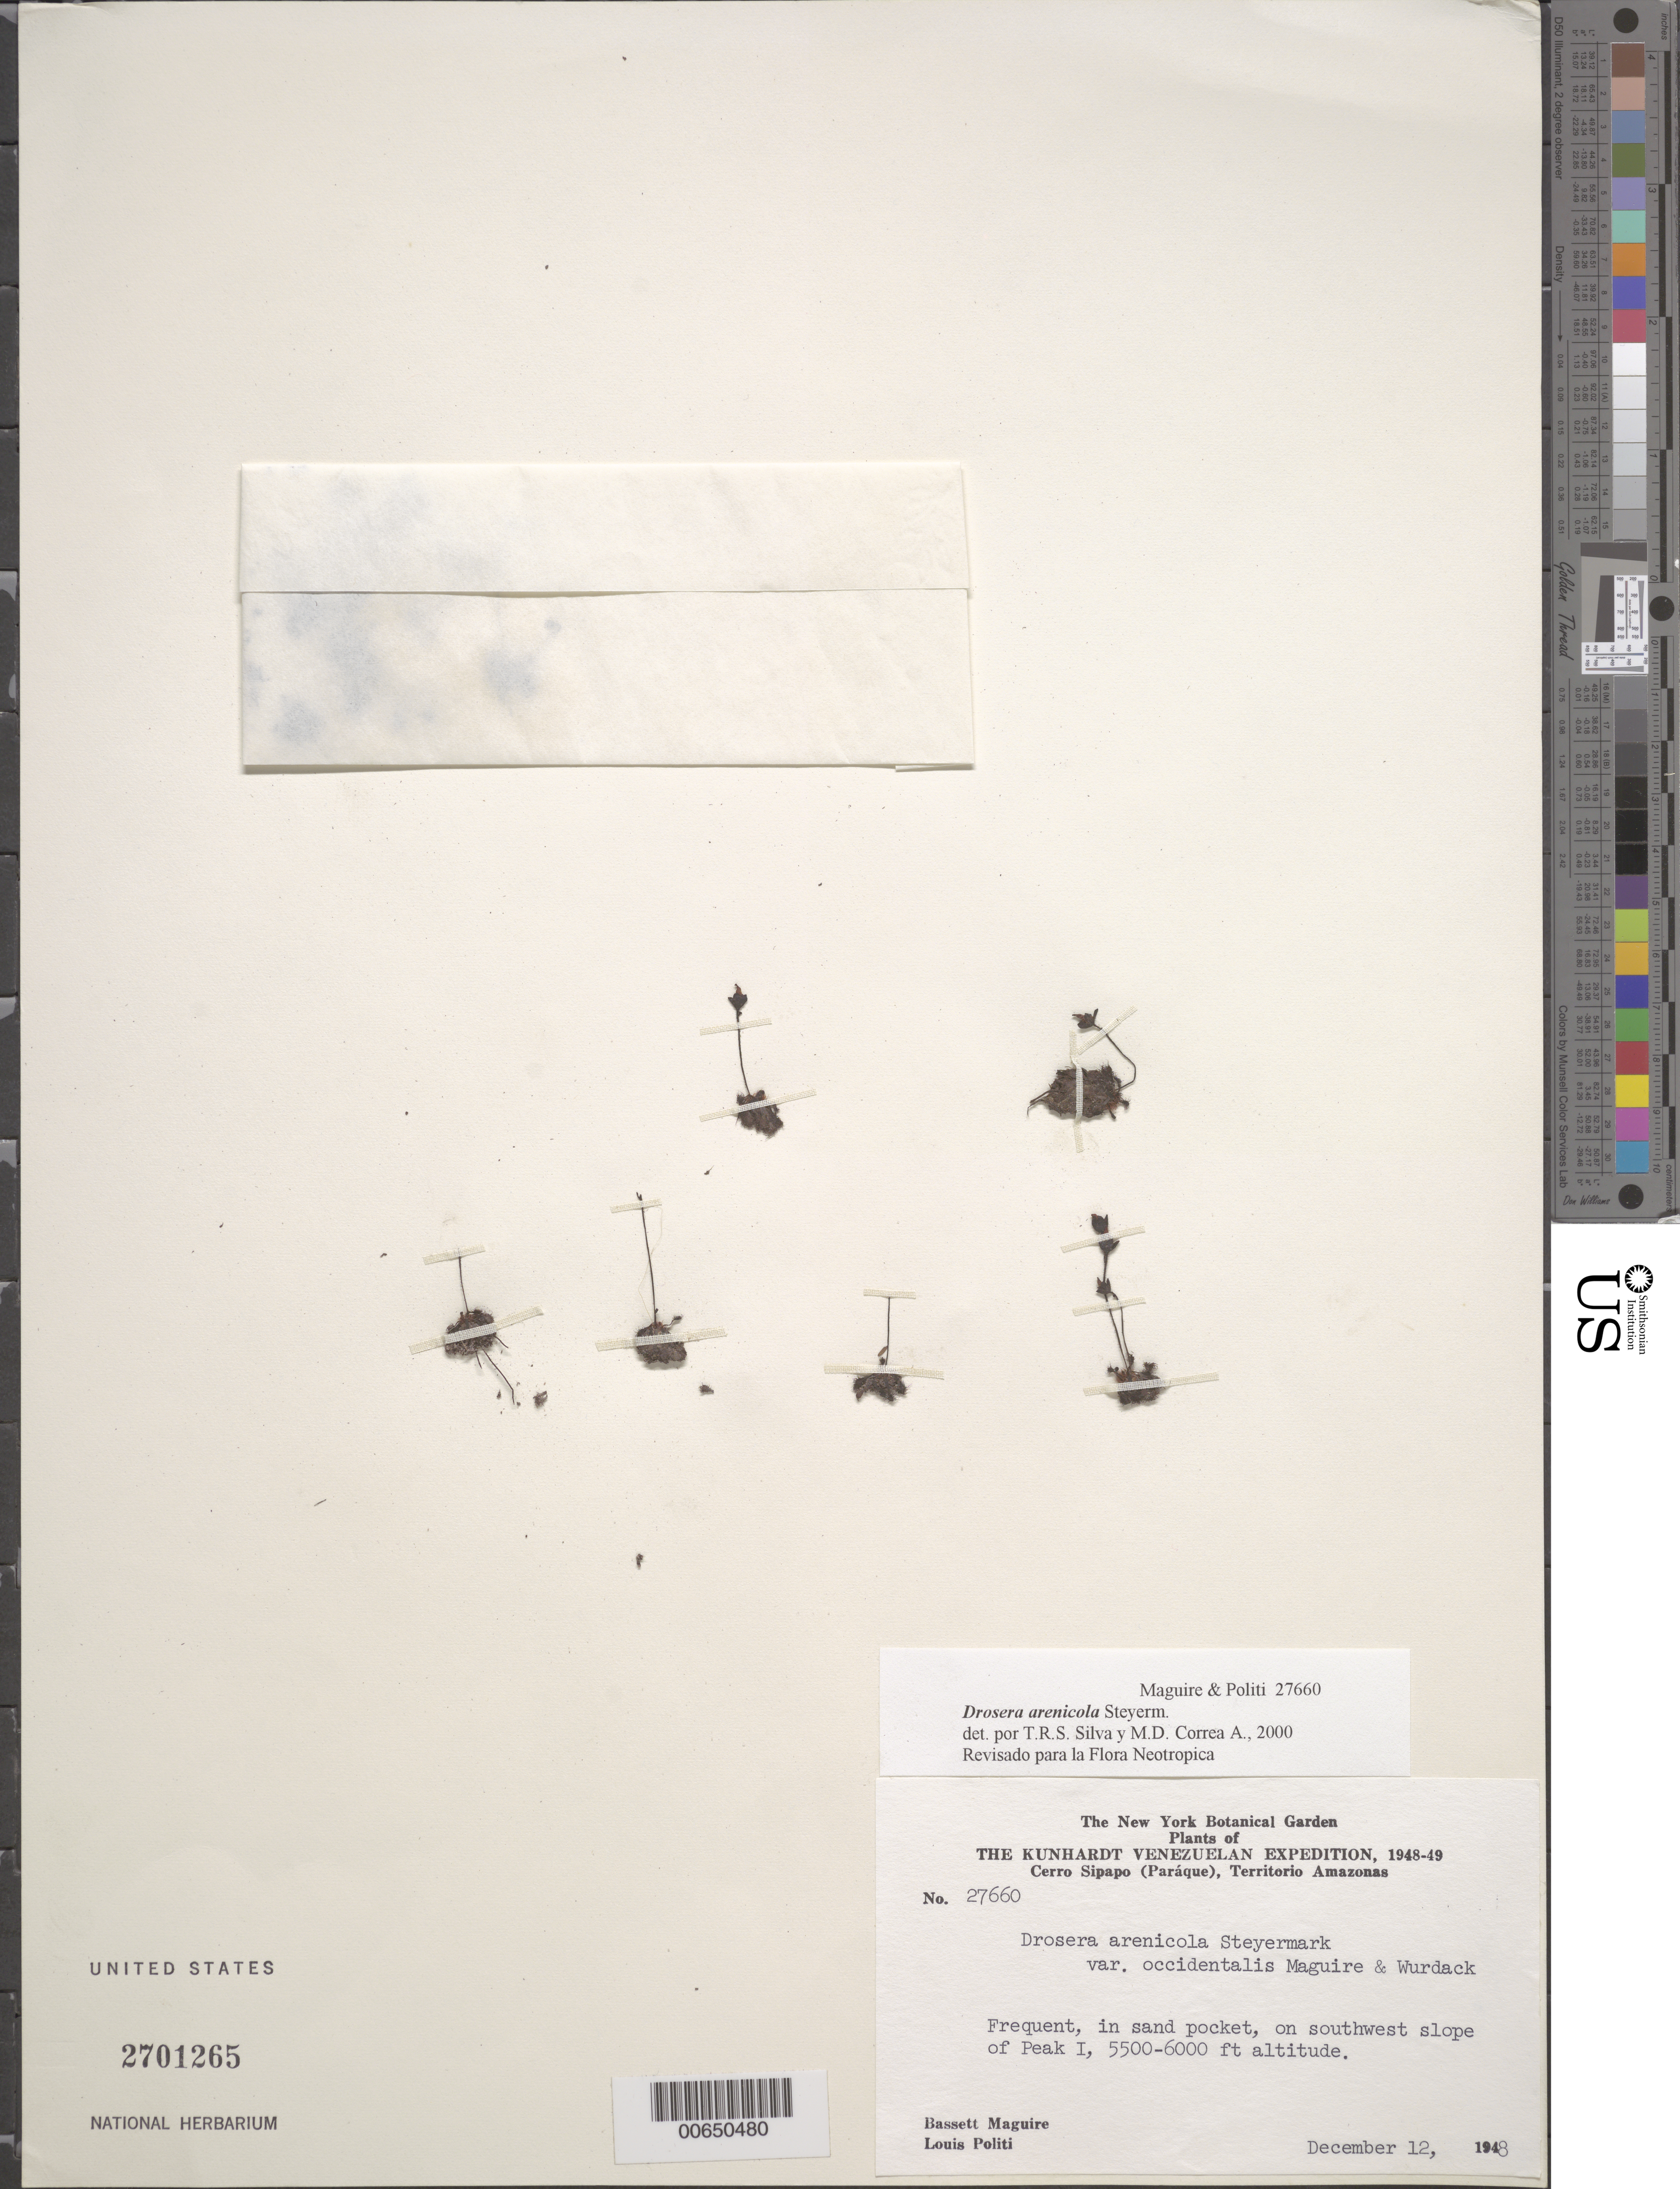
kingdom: Plantae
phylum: Tracheophyta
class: Magnoliopsida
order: Caryophyllales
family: Droseraceae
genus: Drosera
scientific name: Drosera arenicola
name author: Steyerm.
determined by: Silva, T. R. S. & Correa A. , M. D.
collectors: B. Maguire & L. Politi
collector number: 27660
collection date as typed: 12 Dec 1948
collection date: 1948-12-12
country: Venezuela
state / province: Amazonas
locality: On SW slope of Peak I, Cerro Sipapo (Paráque).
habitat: In sand pocket.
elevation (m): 1676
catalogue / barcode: US 2701265